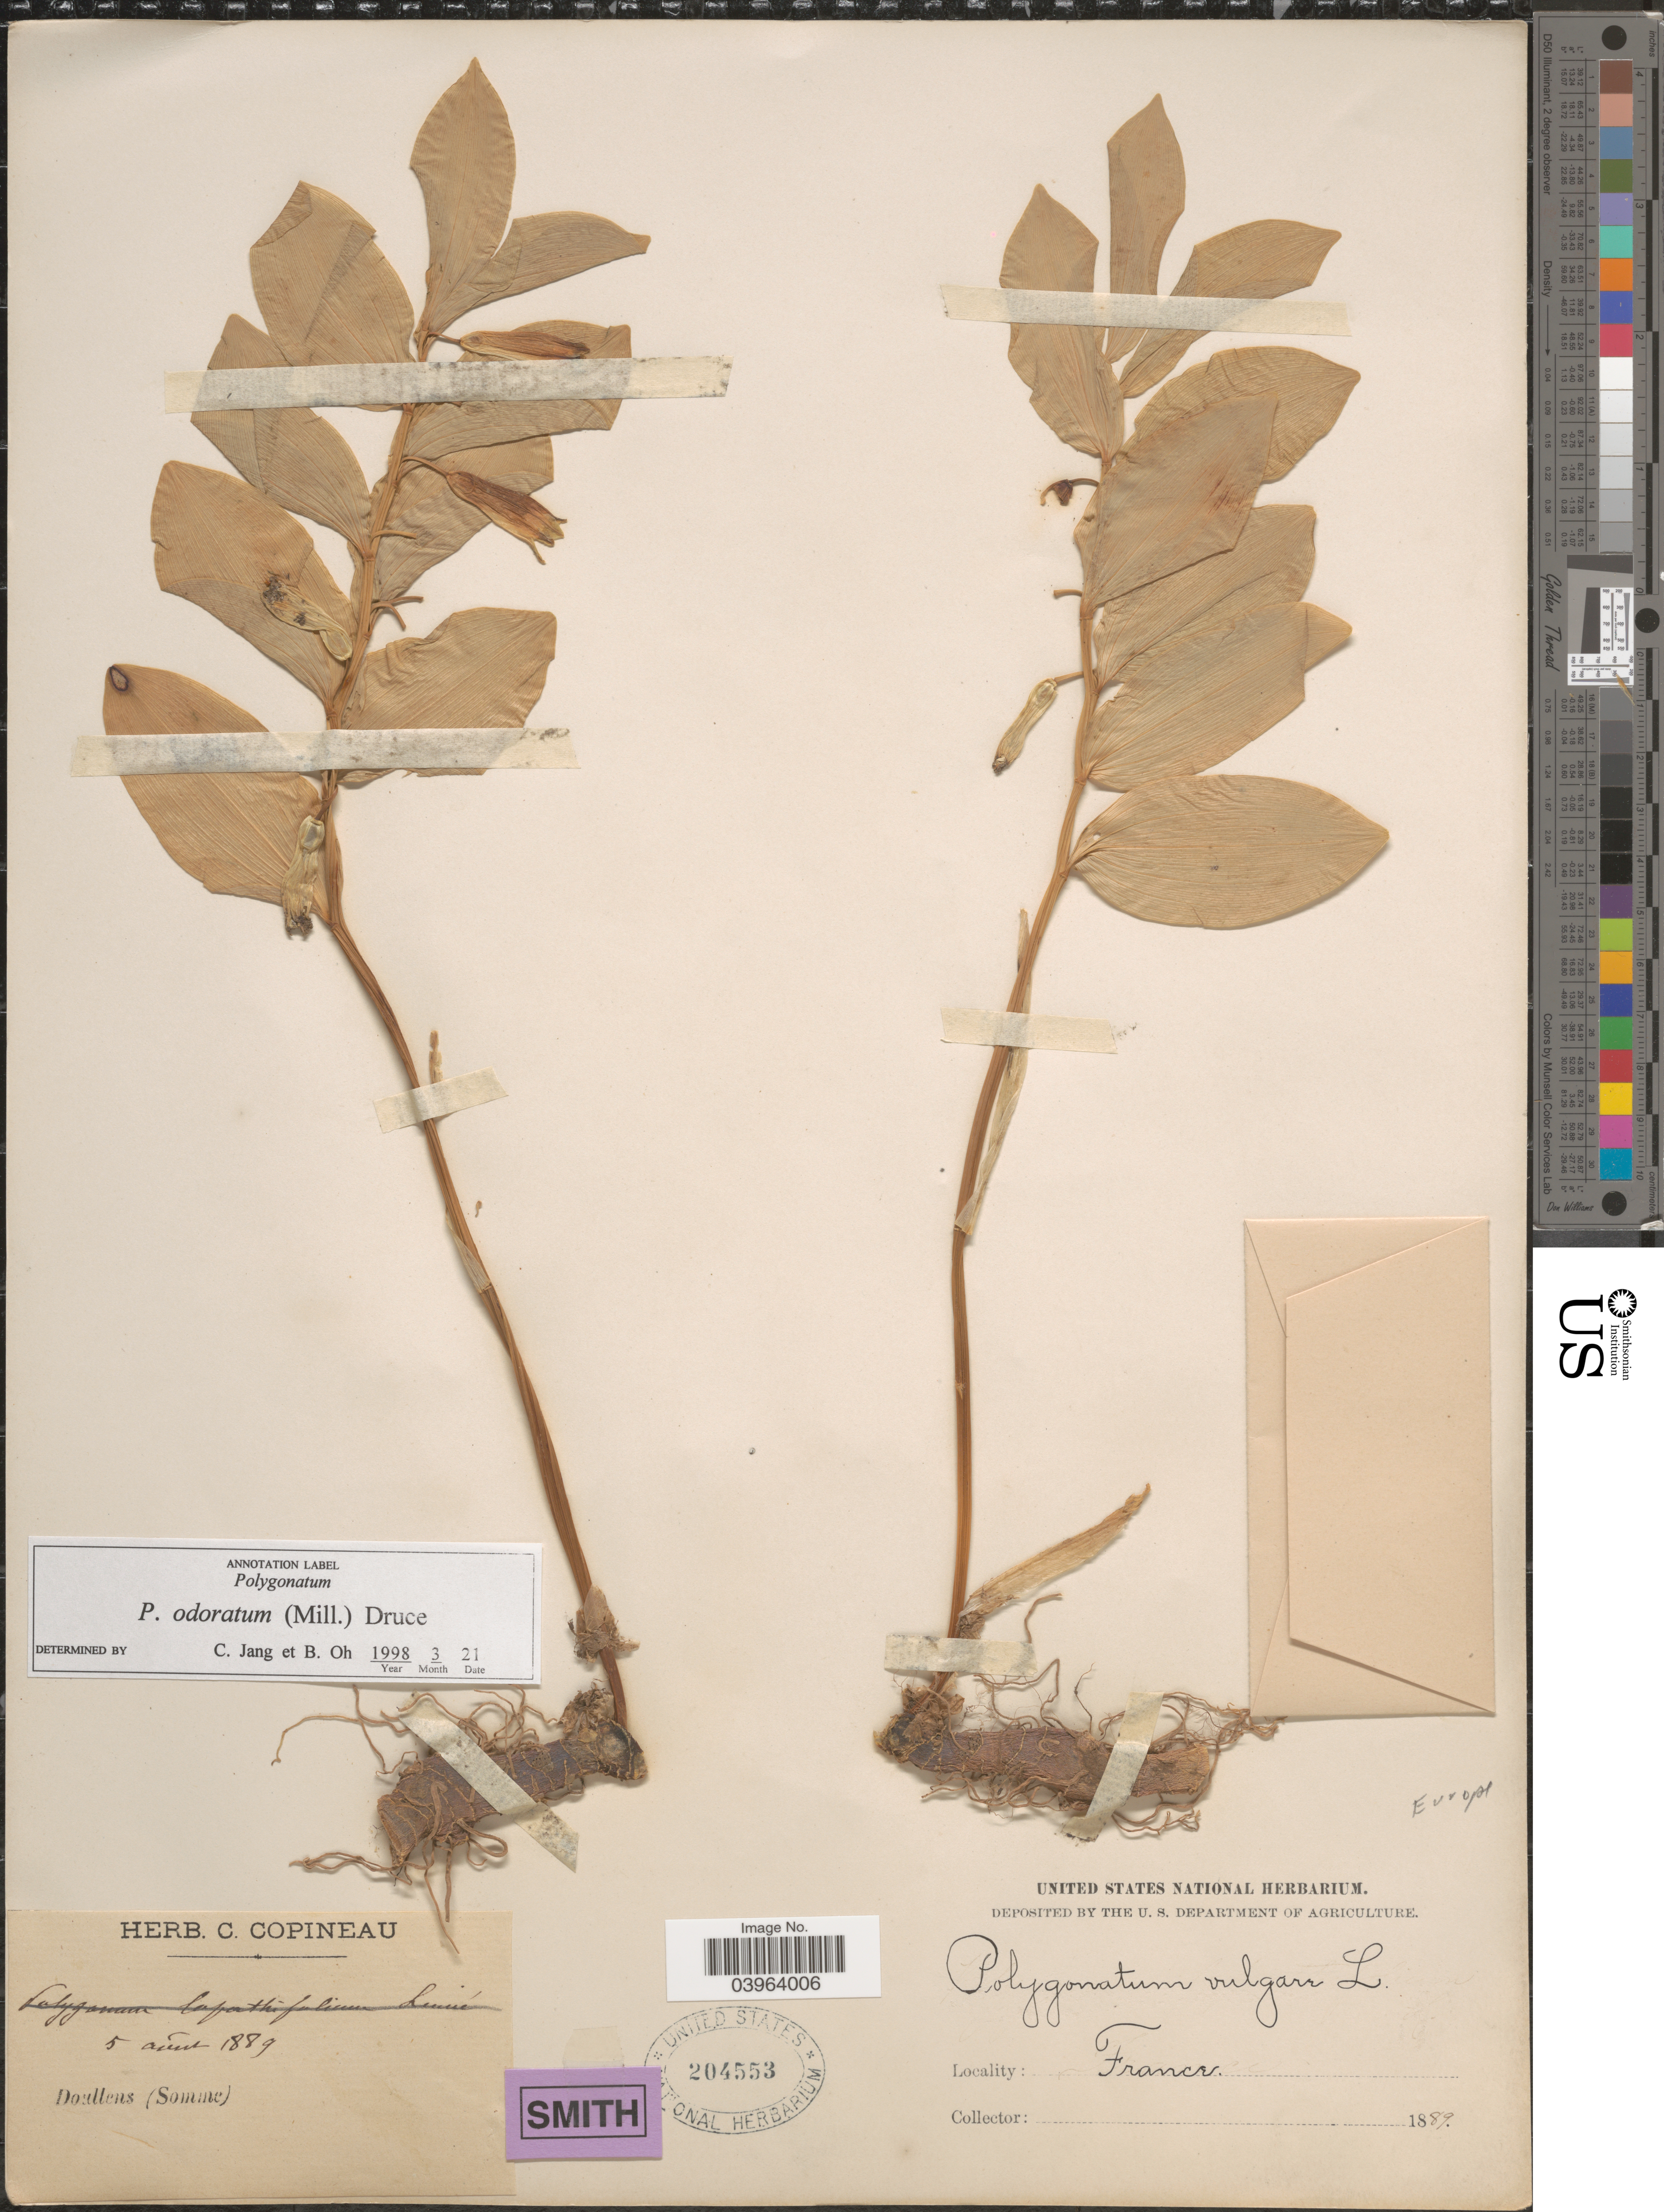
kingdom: Plantae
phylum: Tracheophyta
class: Liliopsida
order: Asparagales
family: Asparagaceae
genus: Polygonatum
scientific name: Polygonatum odoratum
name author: (Mill.) Druce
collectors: ex herb. C. Copineau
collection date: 1889-08-05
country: France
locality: Doullens (Somme).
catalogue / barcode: US 204553